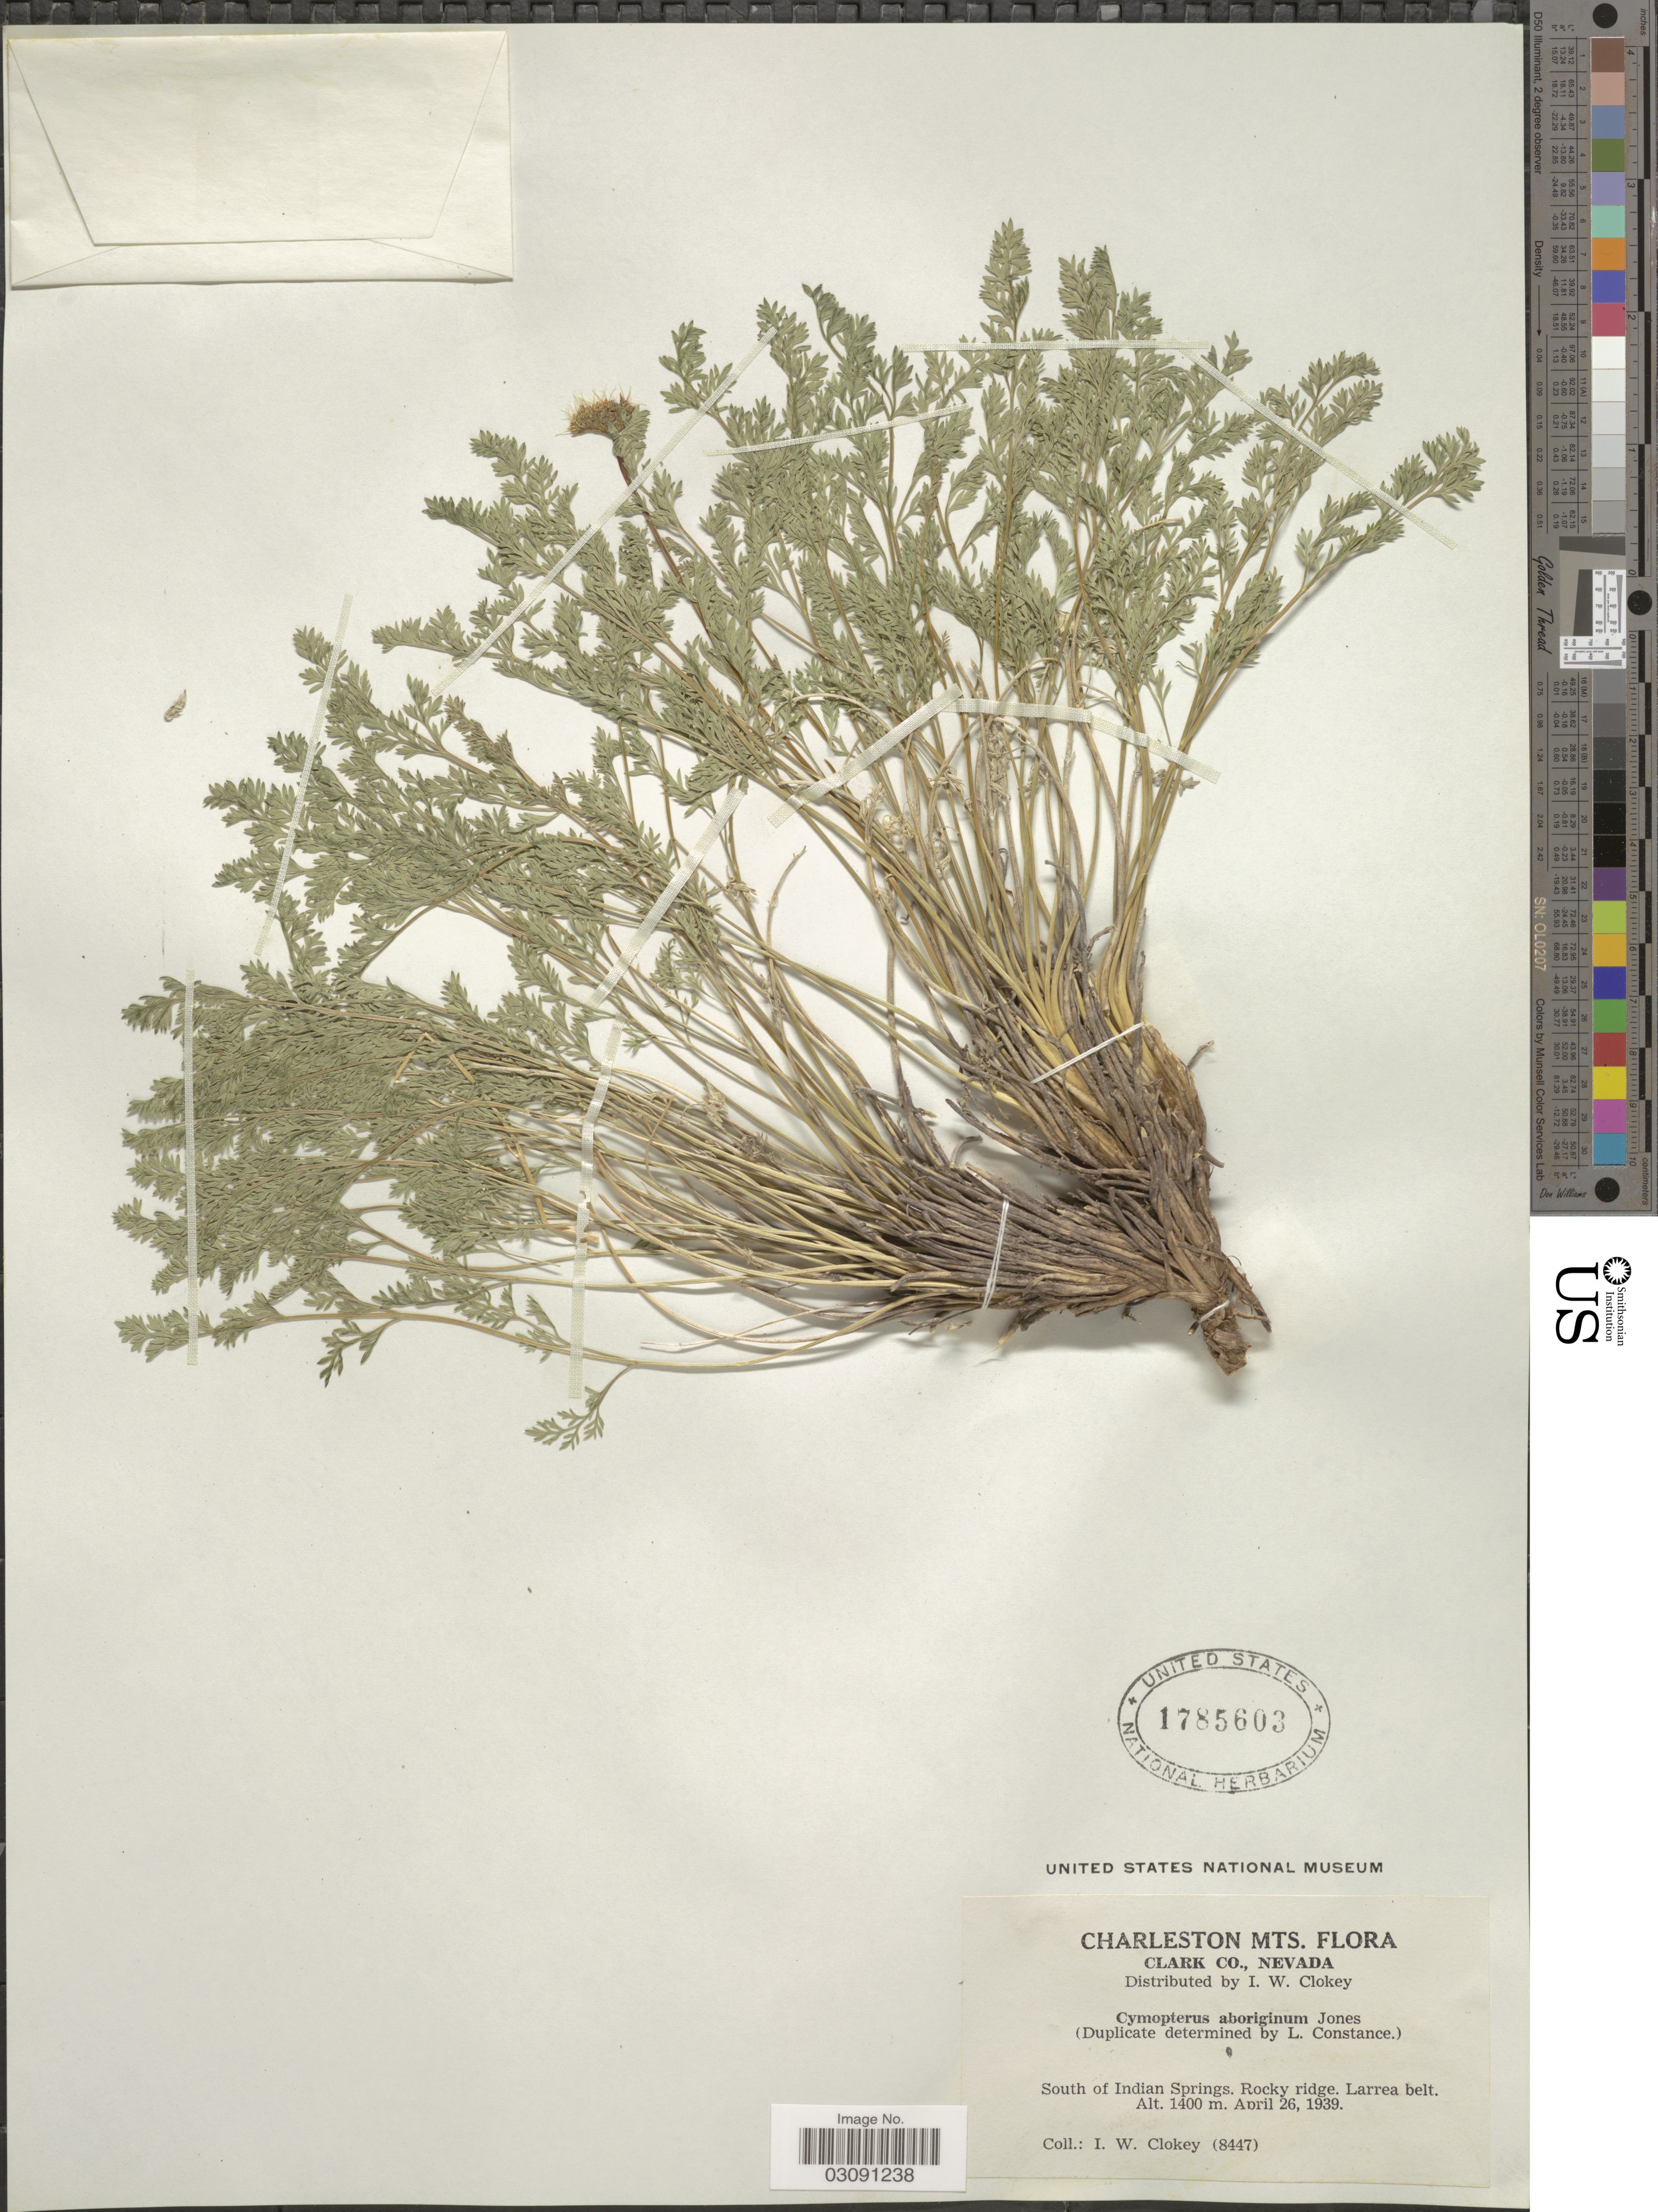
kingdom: Plantae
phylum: Tracheophyta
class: Magnoliopsida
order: Apiales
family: Apiaceae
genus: Cymopterus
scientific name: Cymopterus aboriginum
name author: M.E. Jones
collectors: I. W. Clokey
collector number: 8447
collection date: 1939-04-26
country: United States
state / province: Nevada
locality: Charleston Mts., Clark Co., South of Indian Springs. Rocky bridge. Larrea belt.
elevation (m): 1400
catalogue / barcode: US 1785603